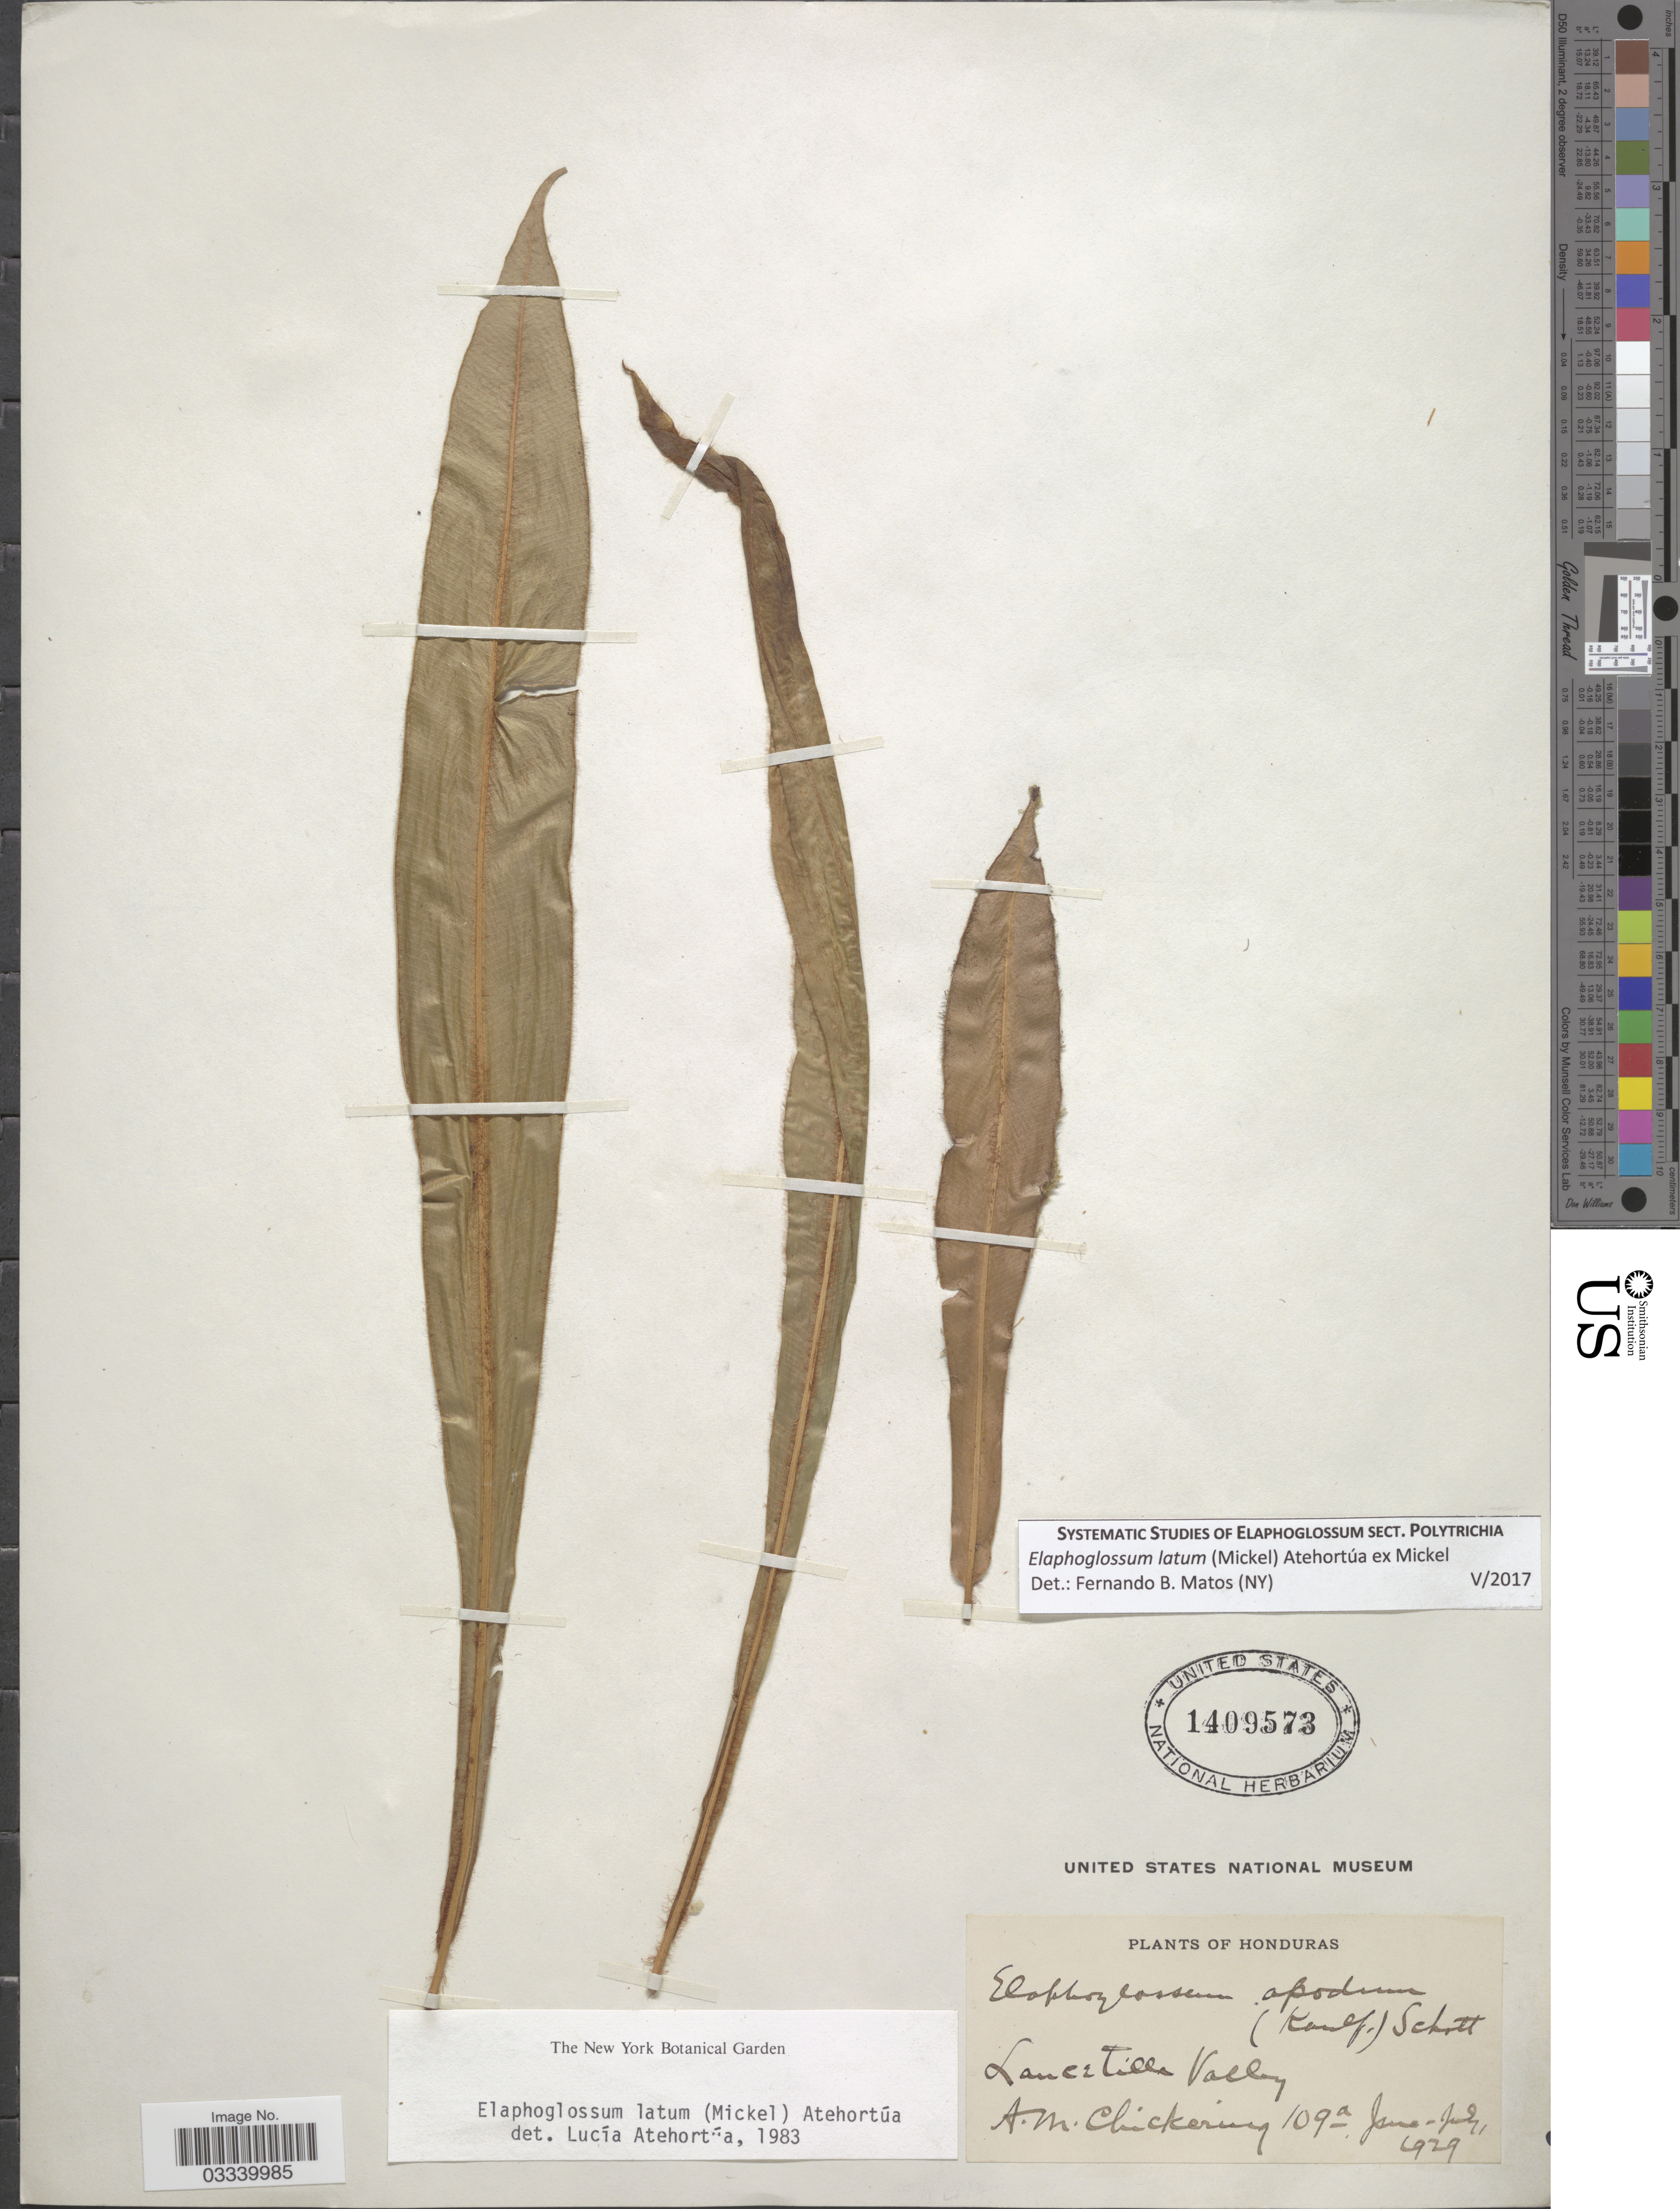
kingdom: Plantae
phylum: Tracheophyta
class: Polypodiopsida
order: Polypodiales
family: Dryopteridaceae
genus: Elaphoglossum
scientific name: Elaphoglossum latum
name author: (Mickel) Atehortúa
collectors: A. Chickering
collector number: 109a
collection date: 1929-06/1929-07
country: Honduras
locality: Lancetilla Valley.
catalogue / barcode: US 1409573